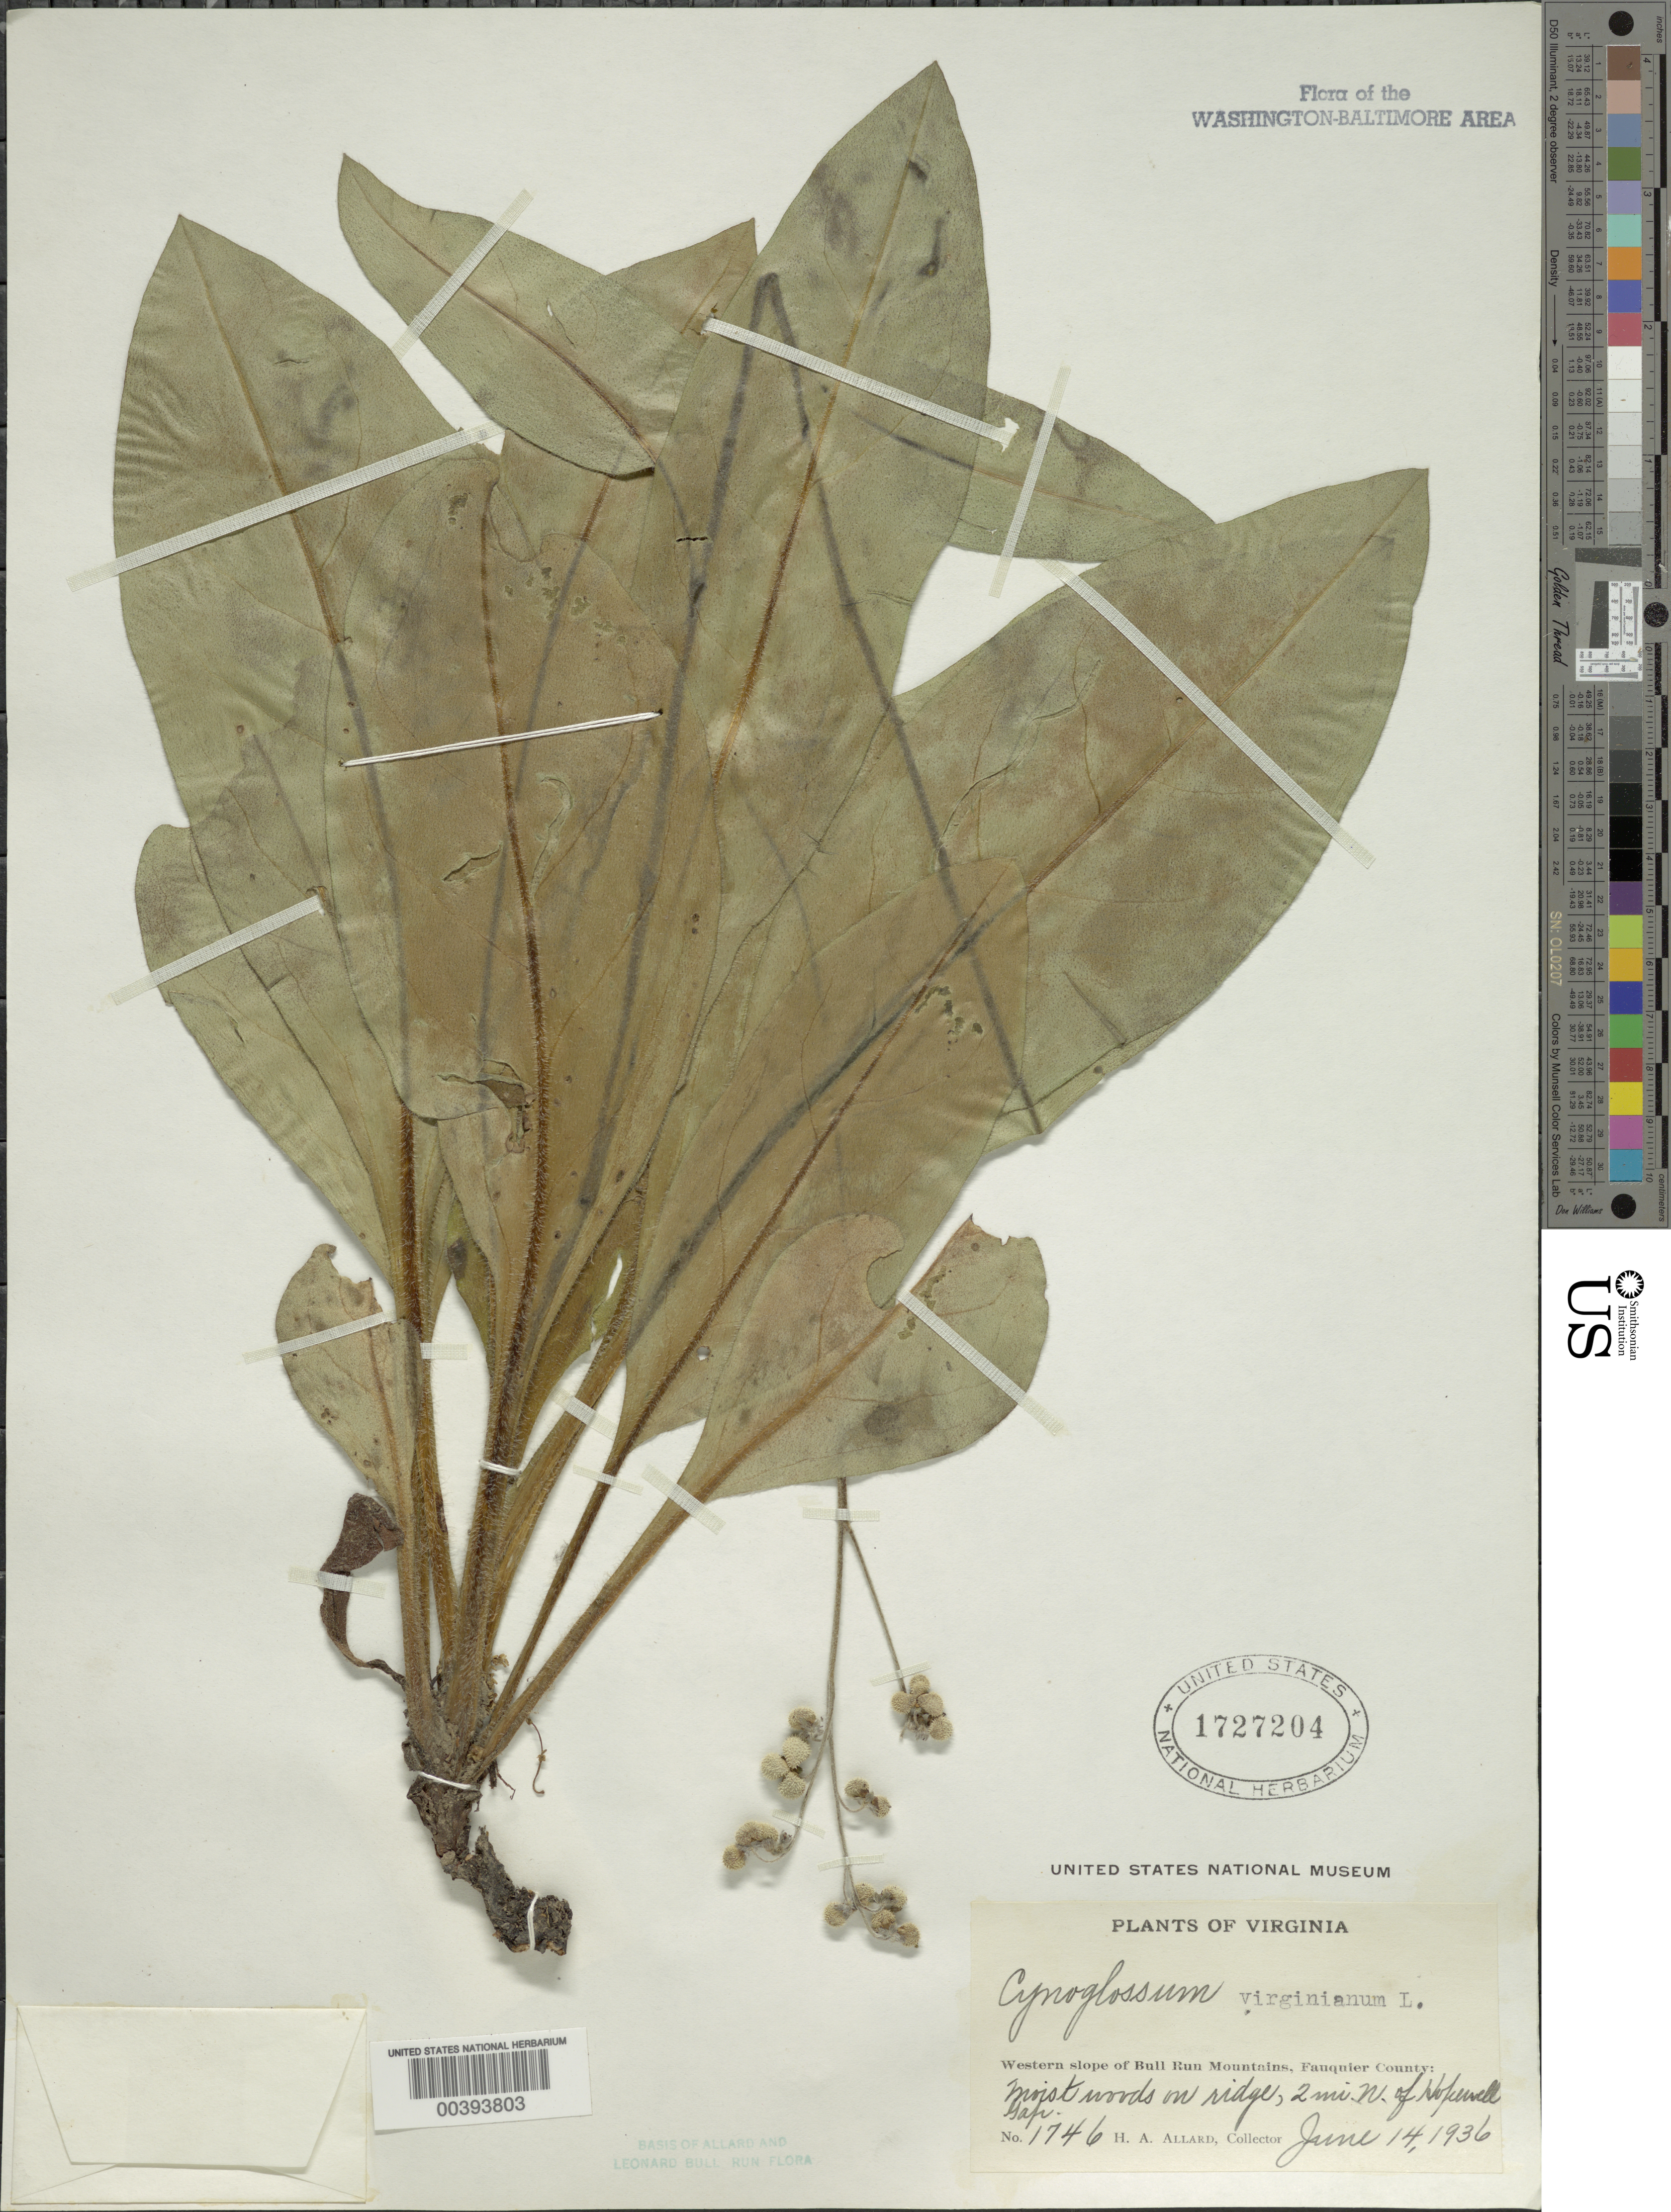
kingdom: Plantae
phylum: Tracheophyta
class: Magnoliopsida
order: Boraginales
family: Boraginaceae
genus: Cynoglossum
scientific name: Cynoglossum virginianum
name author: L.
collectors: H. A. Allard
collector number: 1746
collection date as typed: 14 Jun 1936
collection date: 1936-06-14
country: United States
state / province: Virginia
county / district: Fauquier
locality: North of Hopewell Gap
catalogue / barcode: US 1727204